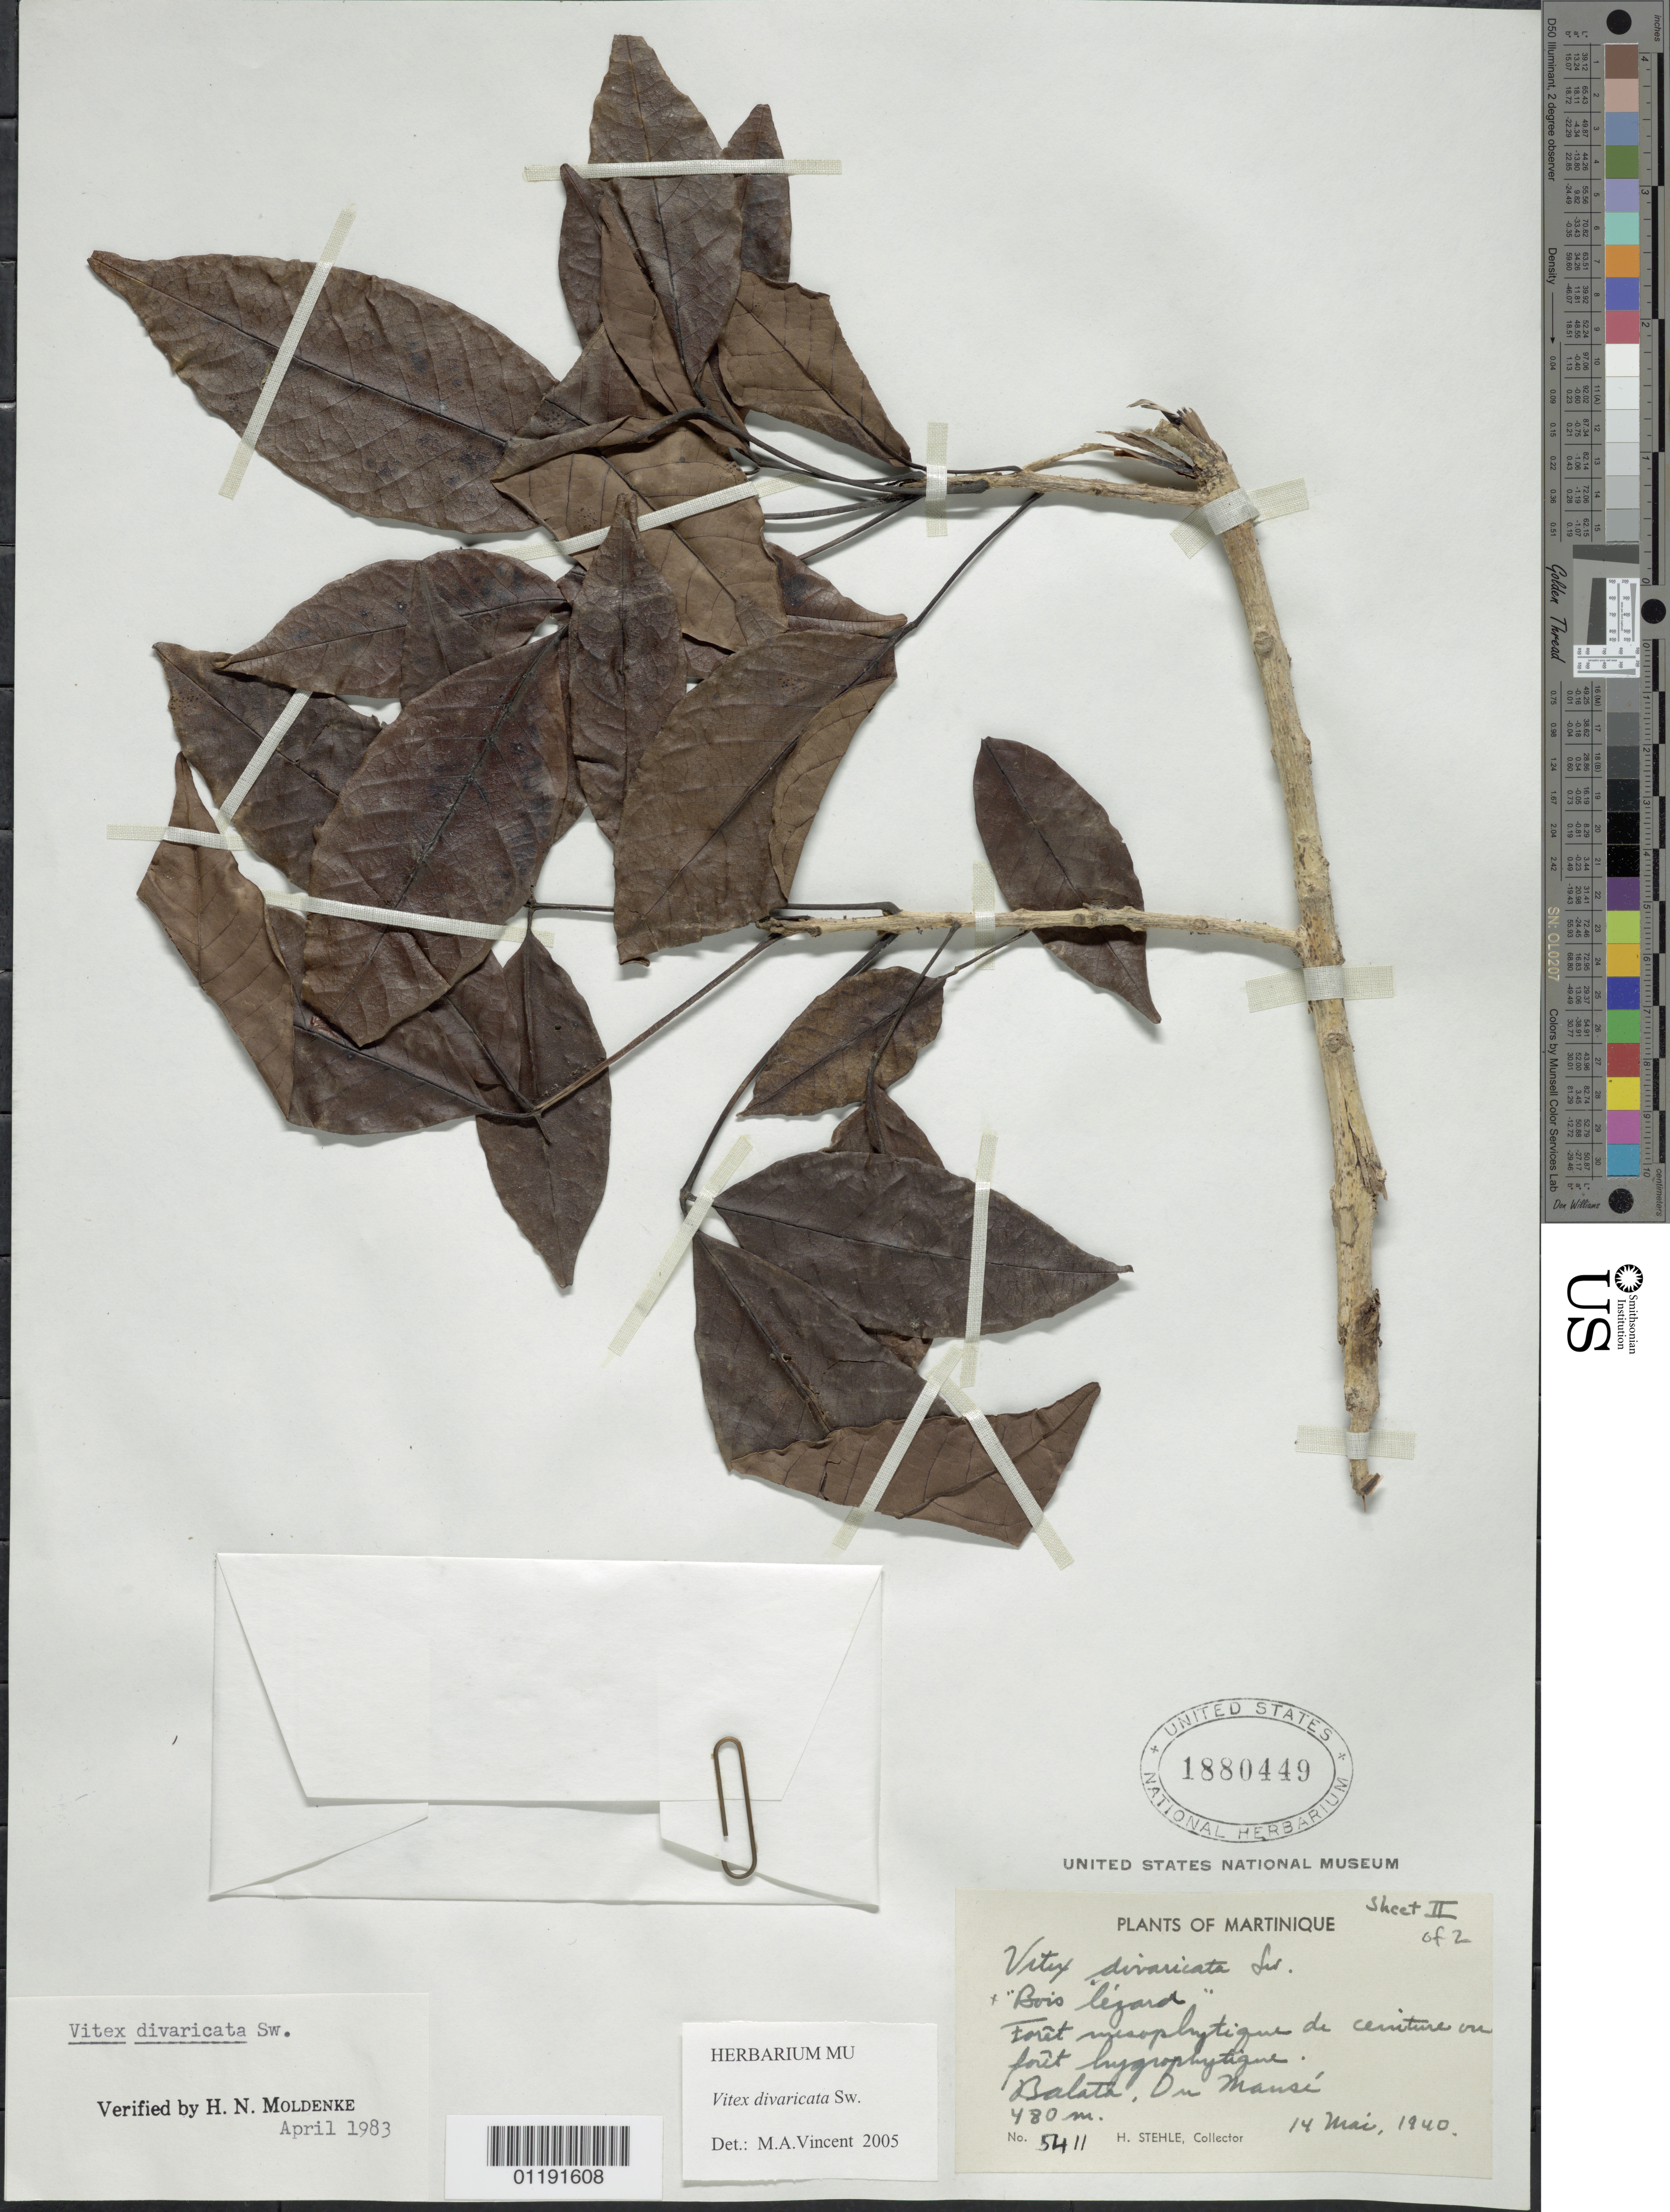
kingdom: Plantae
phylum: Tracheophyta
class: Magnoliopsida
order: Lamiales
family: Lamiaceae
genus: Vitex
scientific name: Vitex divaricata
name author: Sw.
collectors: H. Stehlé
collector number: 5411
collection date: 1940-05-14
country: Martinique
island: Martinique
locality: Balata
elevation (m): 480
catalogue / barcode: US 1880449